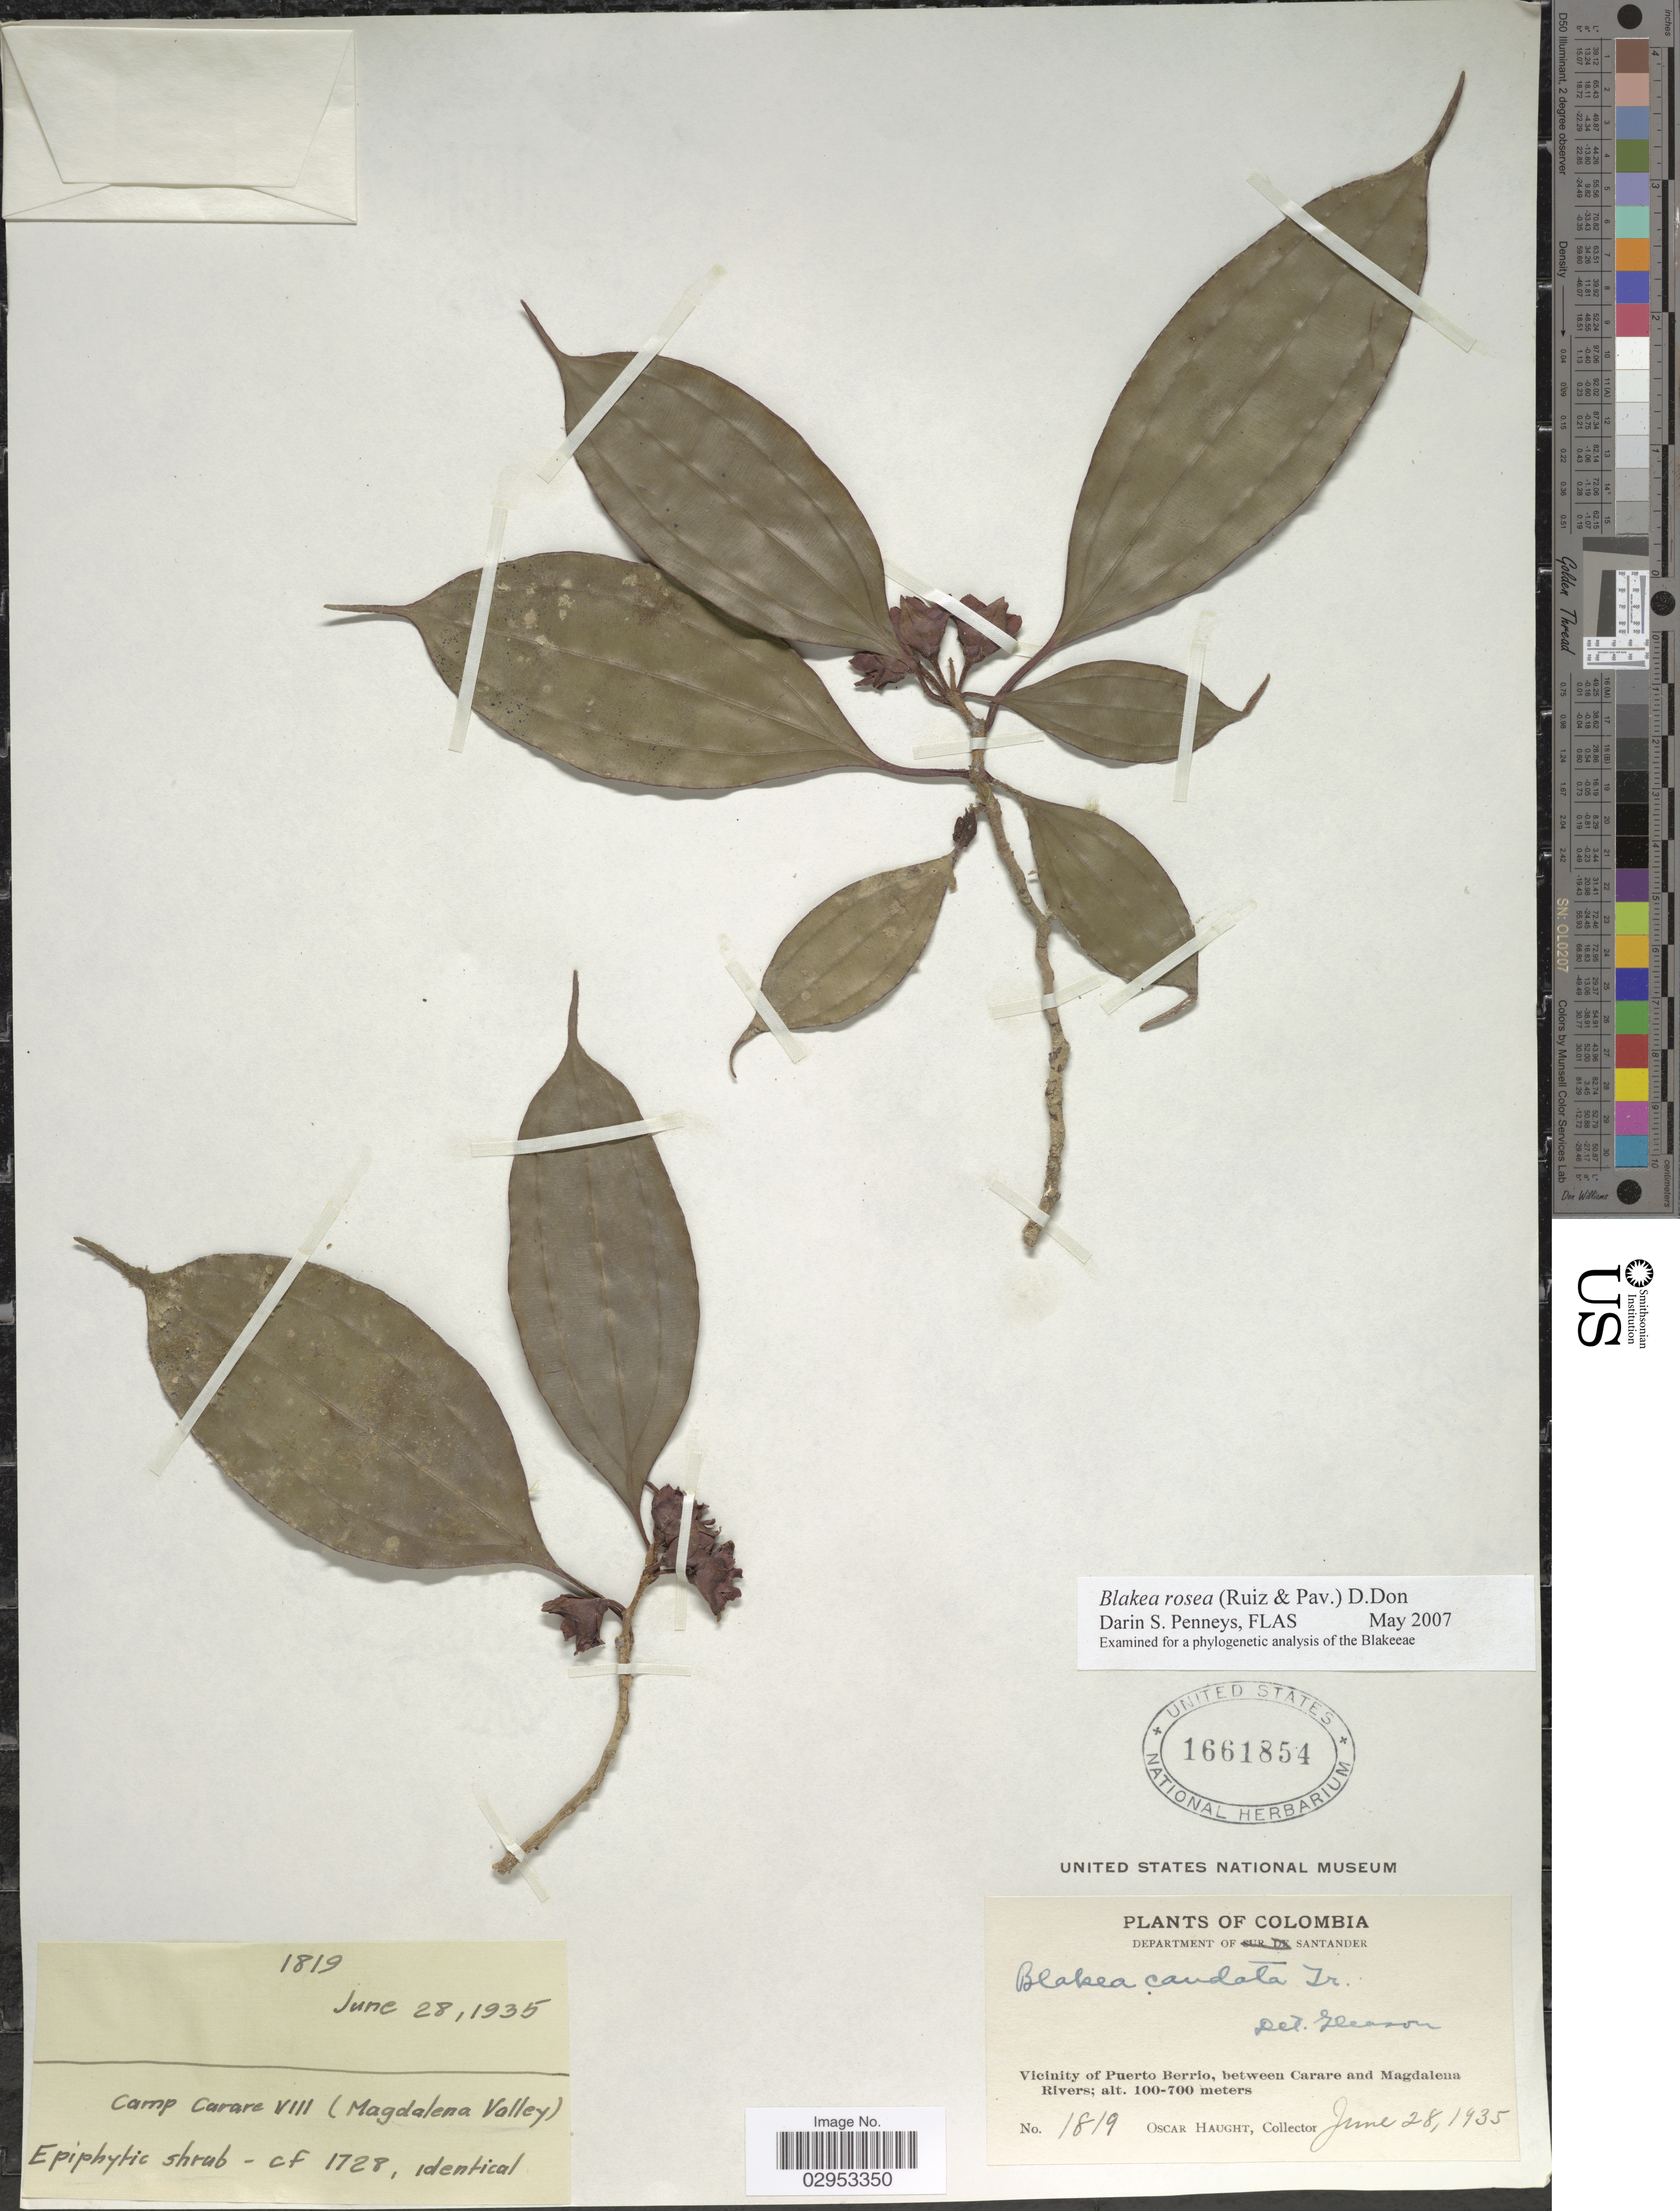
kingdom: Plantae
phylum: Tracheophyta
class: Magnoliopsida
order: Myrtales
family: Melastomataceae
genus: Blakea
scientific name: Blakea rosea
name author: D. Don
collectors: O. L. Haught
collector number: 1819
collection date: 1935-06-28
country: Colombia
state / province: Santander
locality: Department of Santander. Vicinity of Puerto Berrio, between Carare and Magdalena Rivers. Camp Carare VIII (Magdalena Valley).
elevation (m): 100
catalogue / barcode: US 1661854